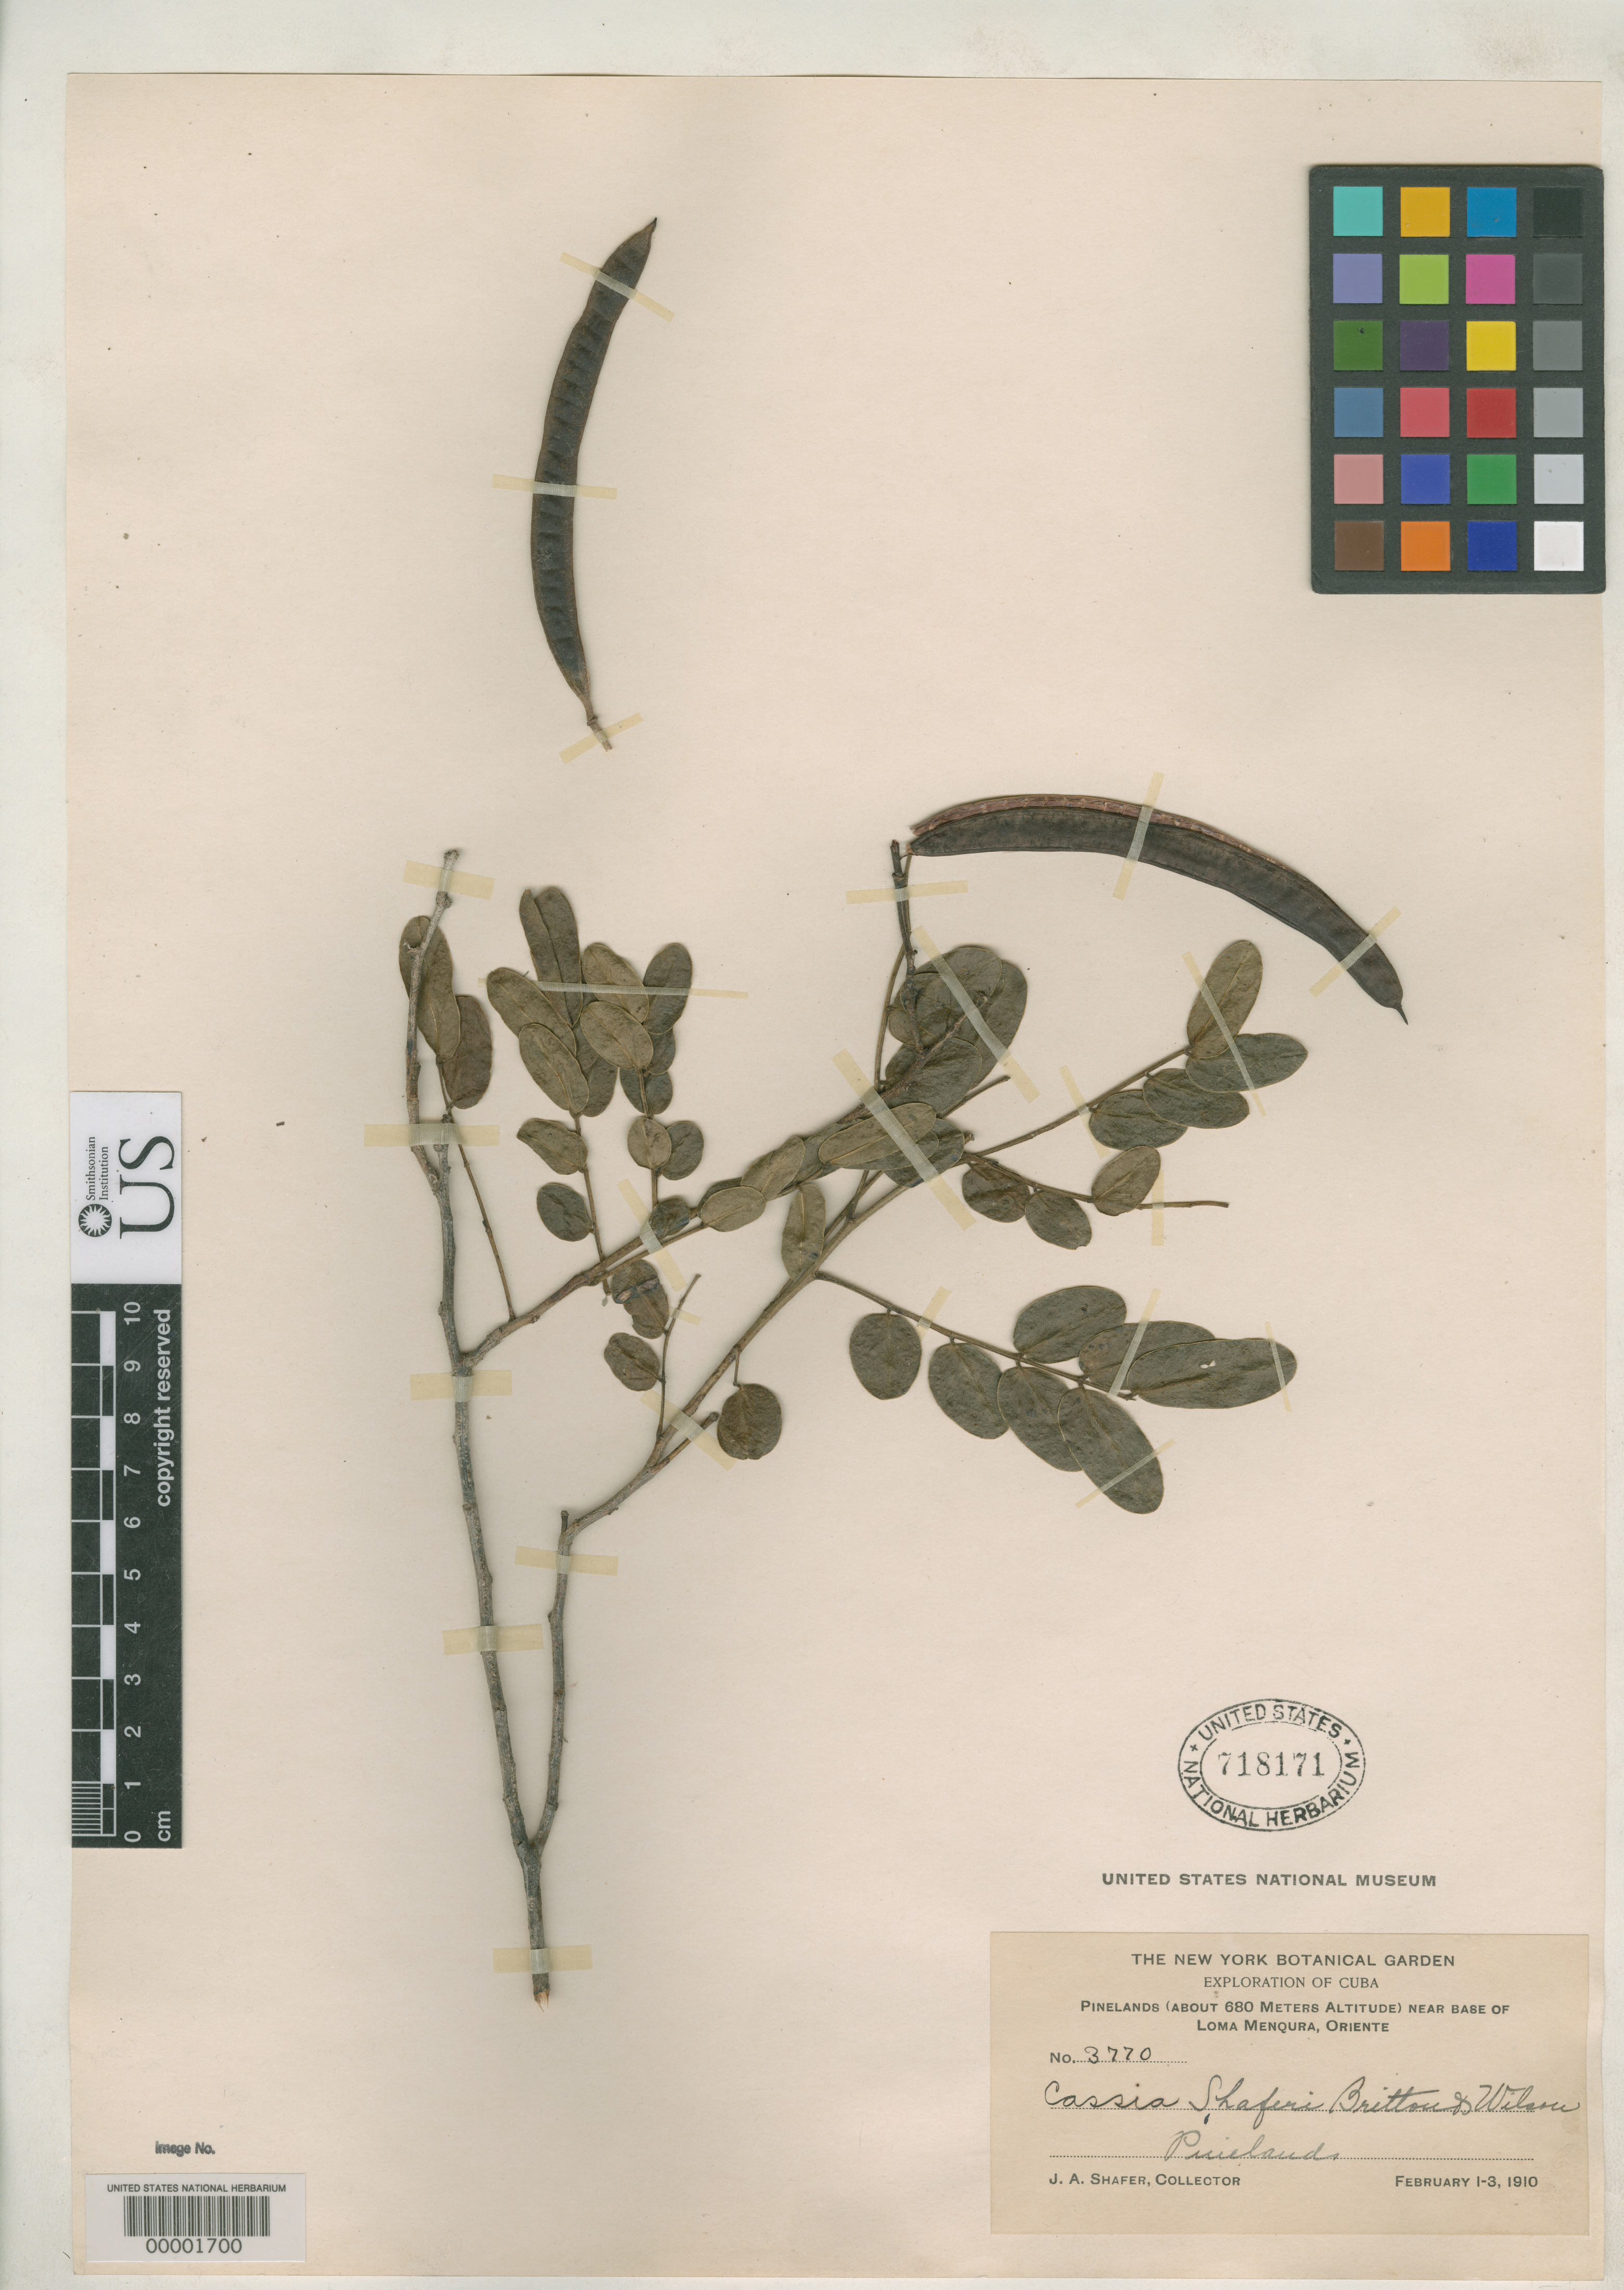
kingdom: Plantae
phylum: Tracheophyta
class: Magnoliopsida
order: Fabales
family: Fabaceae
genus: Cassia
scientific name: Cassia shaferi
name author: Britton & P. Wilson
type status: Isosyntype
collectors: J. A. Shafer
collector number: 3770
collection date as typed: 01 Feb 1910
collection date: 1910-02-01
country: Cuba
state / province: Oriente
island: Greater Antilles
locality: Mensura.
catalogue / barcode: US 718171